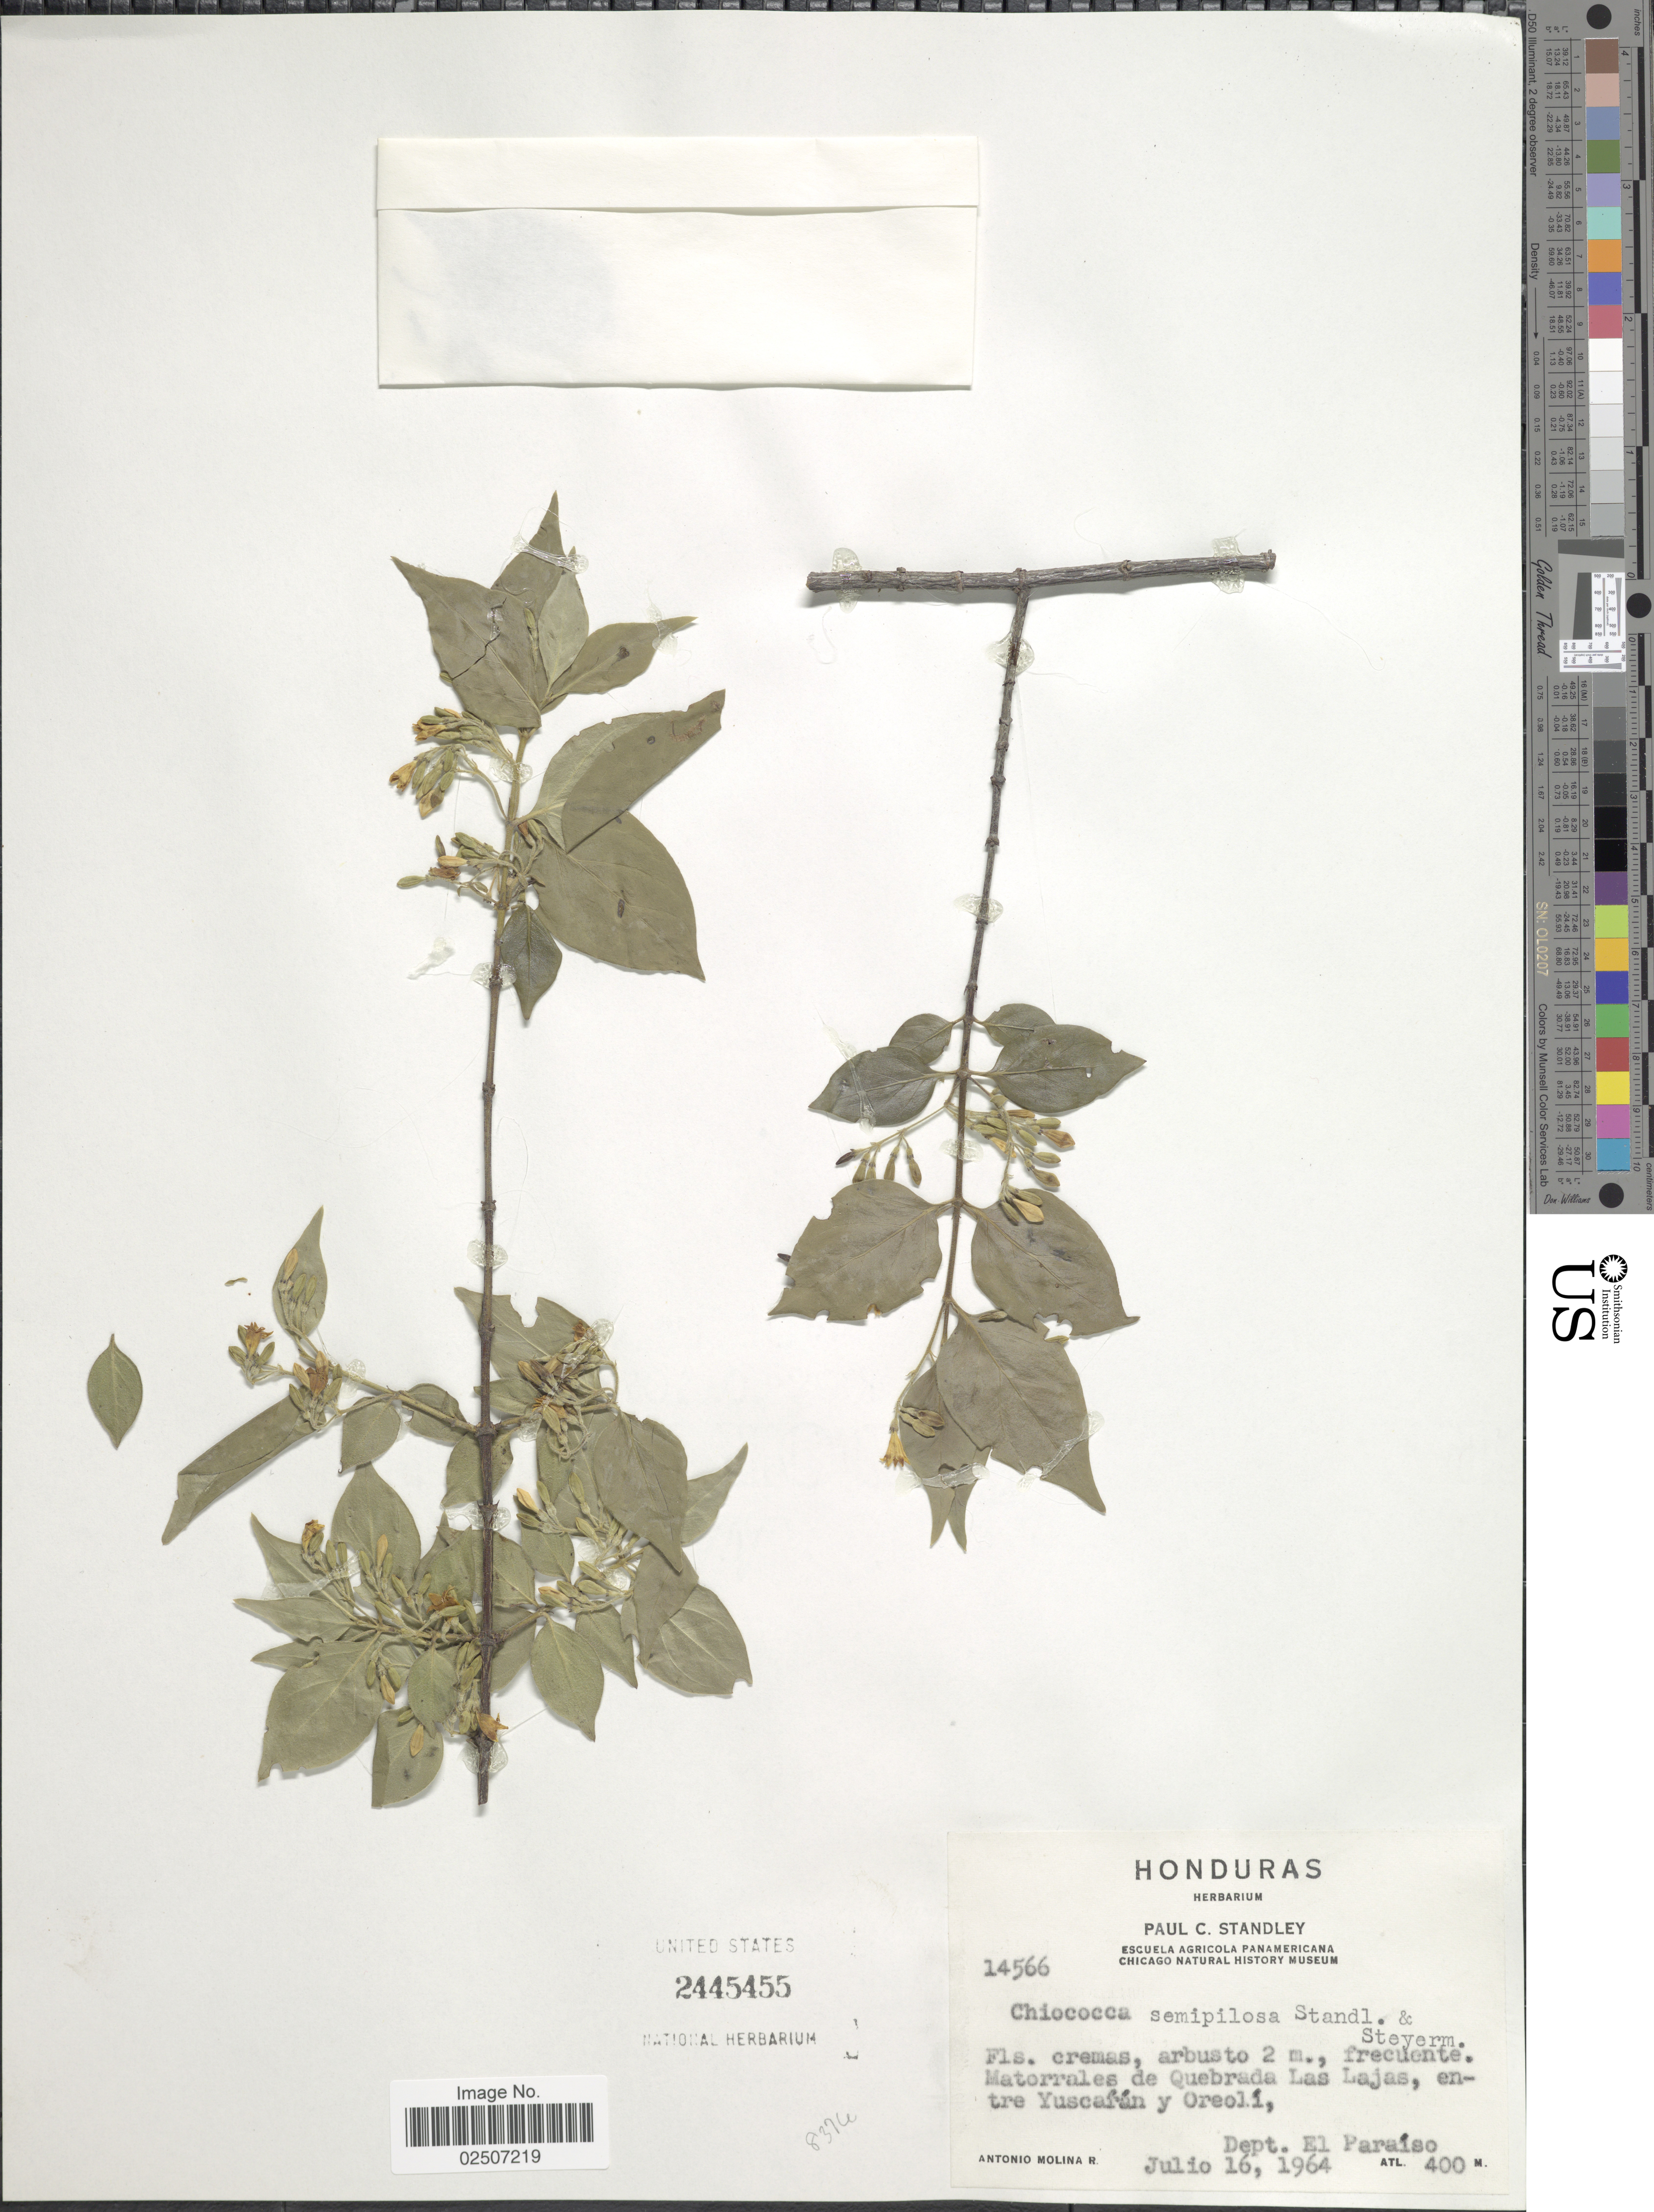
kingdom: Plantae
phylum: Tracheophyta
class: Magnoliopsida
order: Gentianales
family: Rubiaceae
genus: Chiococca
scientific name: Chiococca semipilosa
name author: Standl. & Steyerm.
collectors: A. Molina R.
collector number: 14566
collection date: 1964-07-16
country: Honduras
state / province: El Paraíso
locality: Matorrales de Quebrada Las Lajas, entre Yuscaran y Oreoli, Dept. El Paraiso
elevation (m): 400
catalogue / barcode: US 2445455